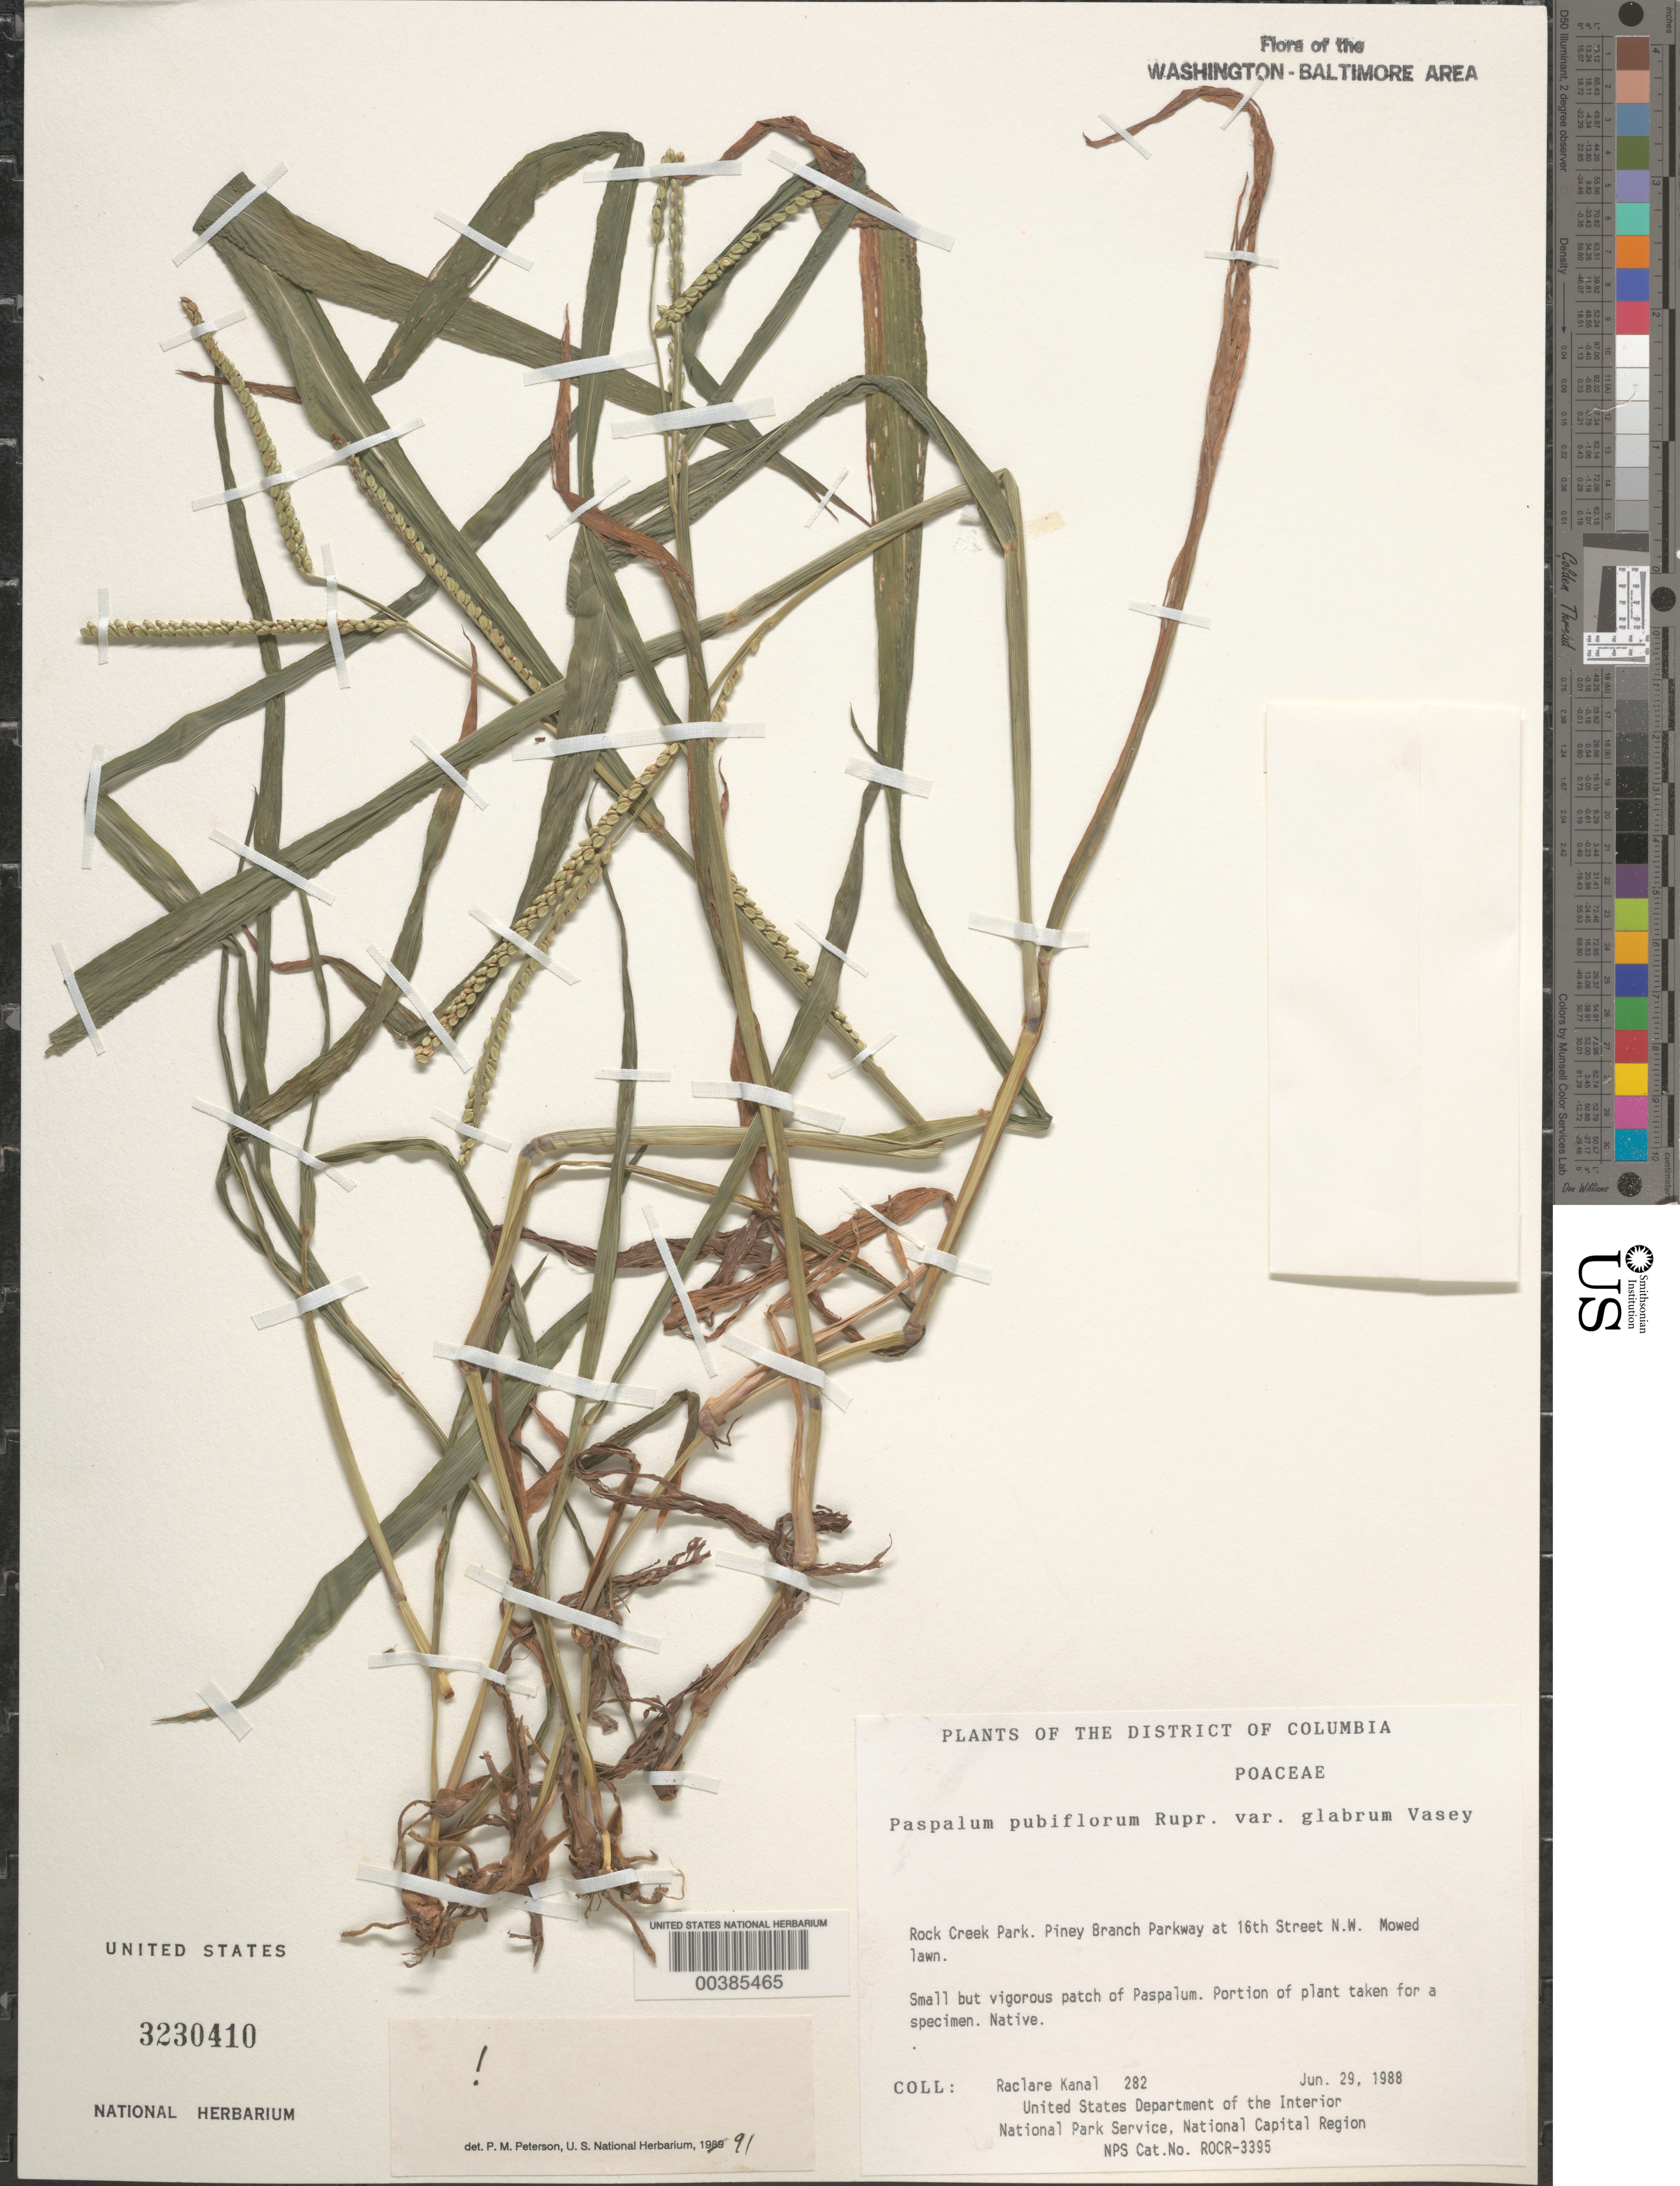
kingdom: Plantae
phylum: Tracheophyta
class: Liliopsida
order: Poales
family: Poaceae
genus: Paspalum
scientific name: Paspalum pubiflorum var. glabrum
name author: Vasey ex Scribn.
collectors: R. Kanal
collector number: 282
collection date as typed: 29 Jun 1988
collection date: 1988-06-29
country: United States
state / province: District of Columbia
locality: Rock Creek Park, Piney Branch Parkway at 16th Street, NW Rock Creek Park and Vicinity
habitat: Mowed lawn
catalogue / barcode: US 3230410